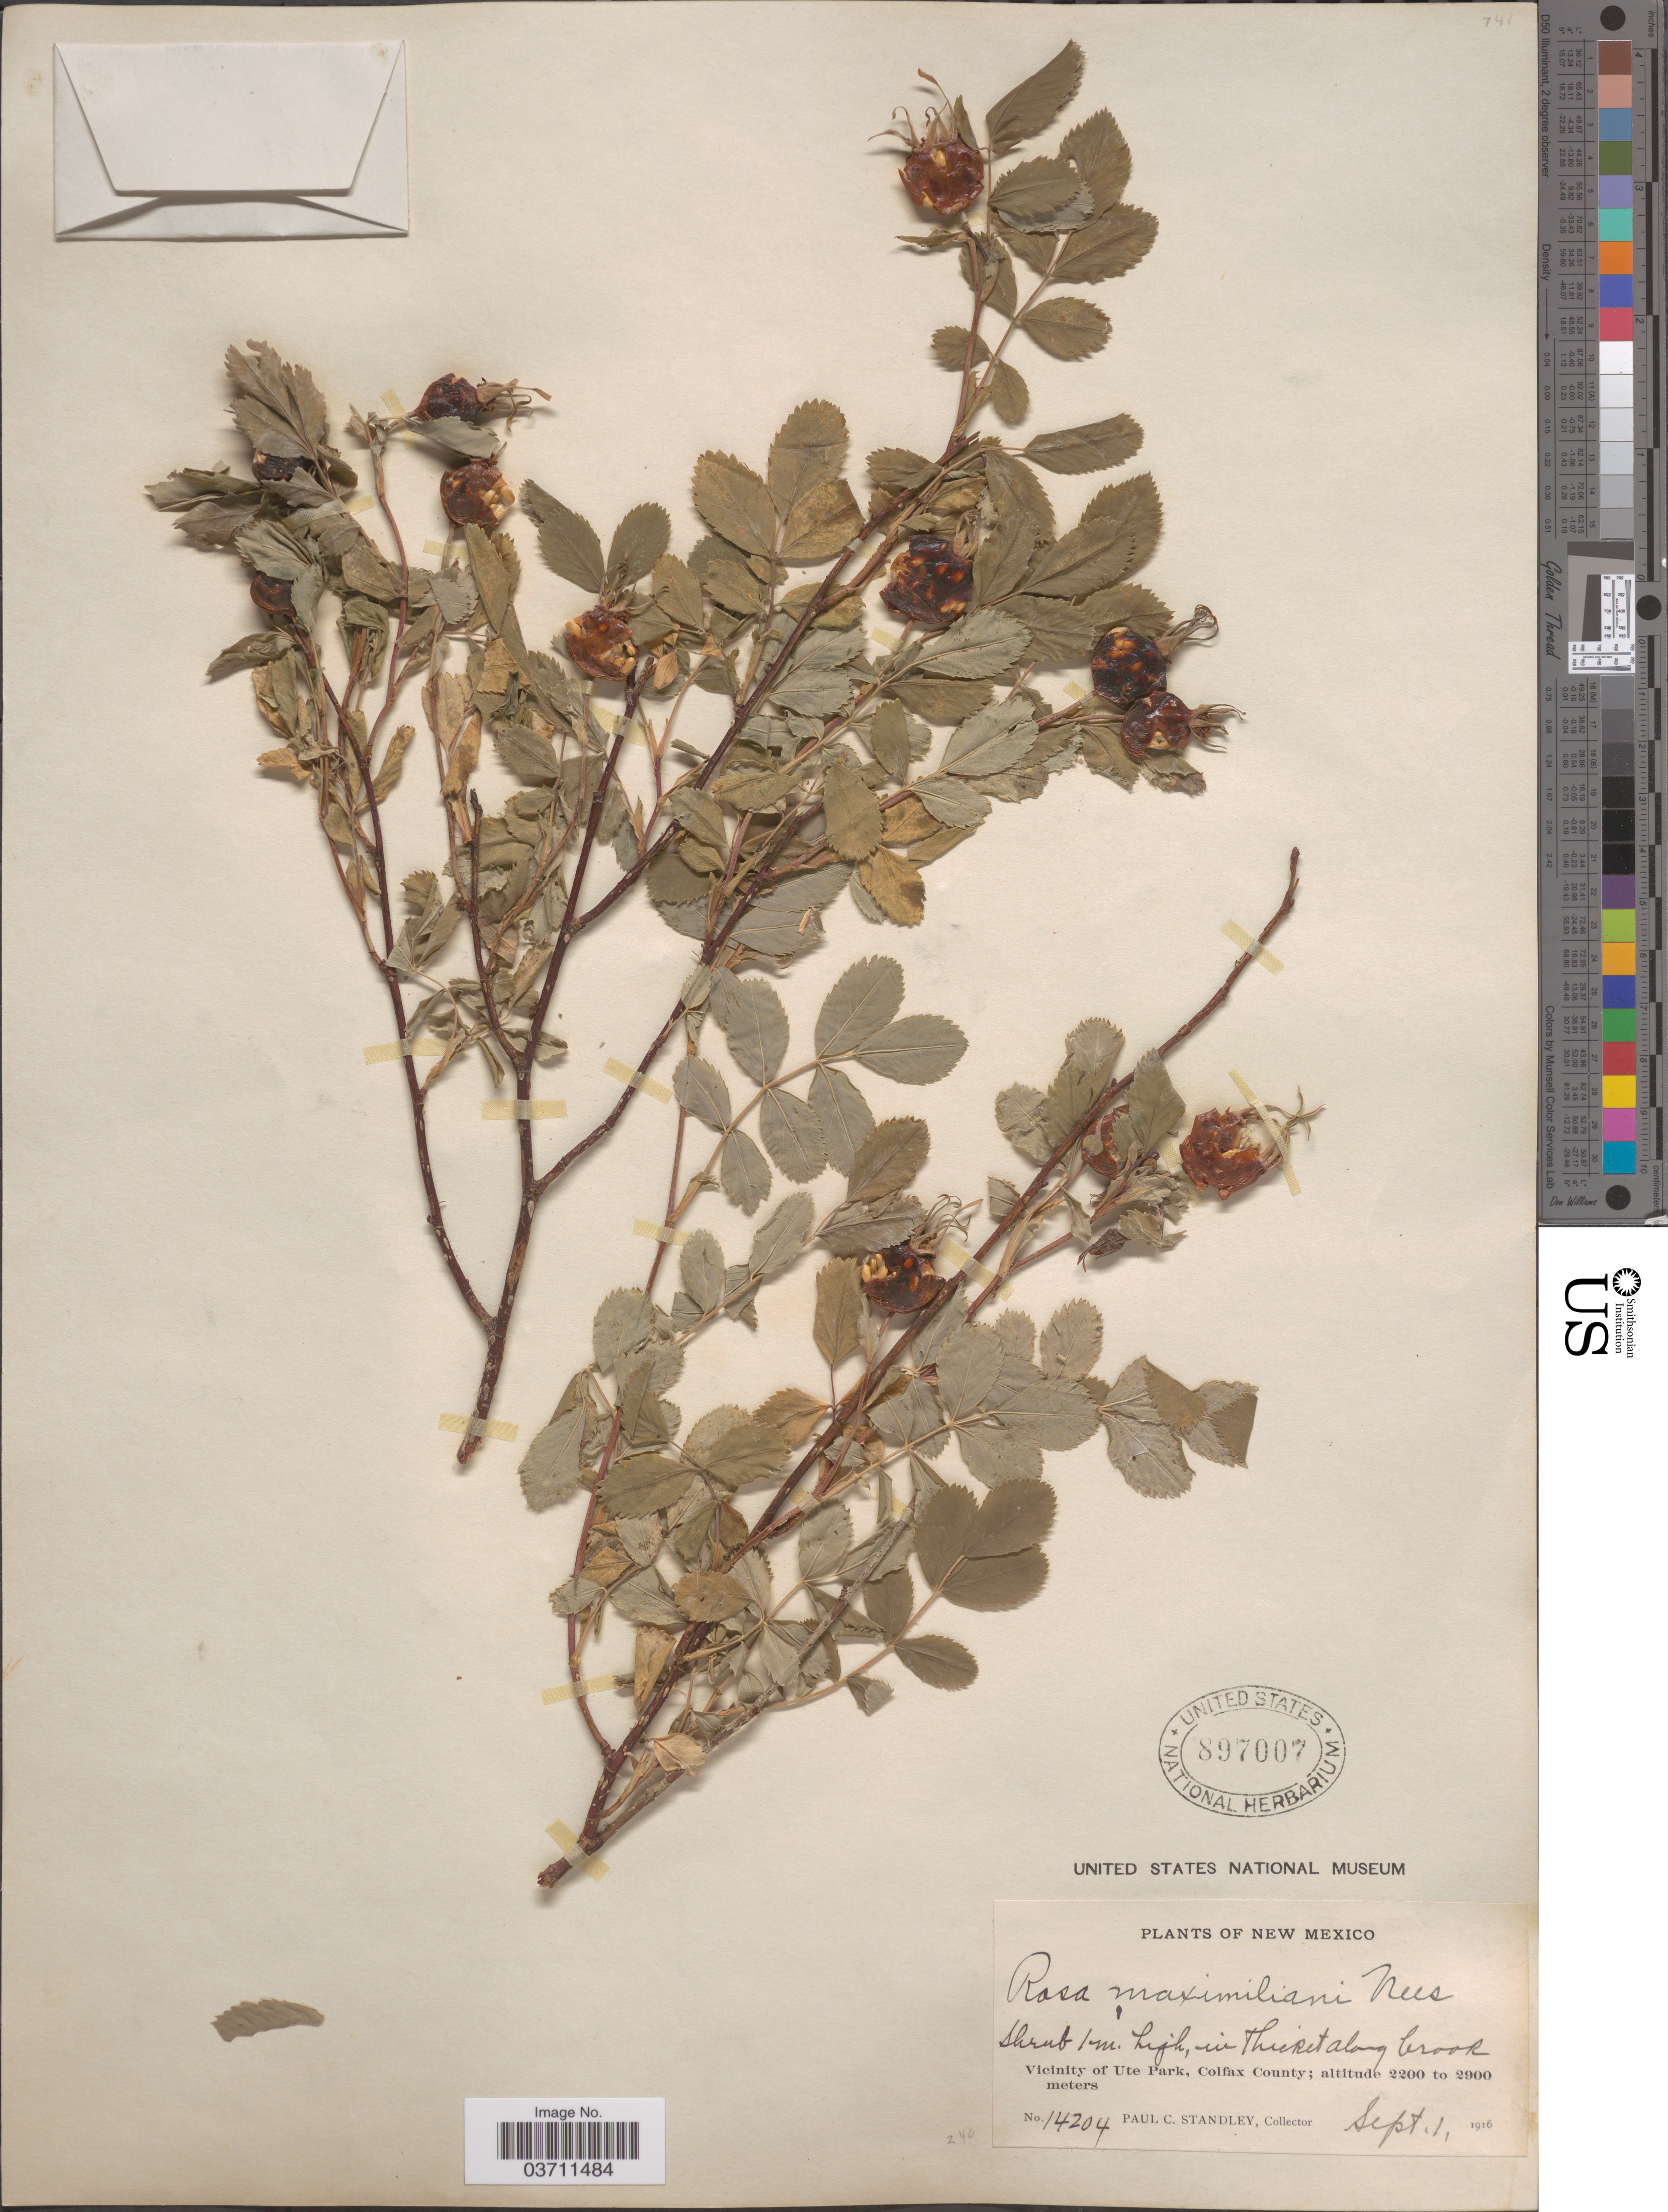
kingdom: Plantae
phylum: Tracheophyta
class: Magnoliopsida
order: Rosales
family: Rosaceae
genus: Rosa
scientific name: Rosa maximiliani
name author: Nees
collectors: P. C. Standley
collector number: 14204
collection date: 1916-09-01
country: United States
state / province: New Mexico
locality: Vicinity of Ute Park, Colfax County.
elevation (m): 2200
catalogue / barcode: US 897007